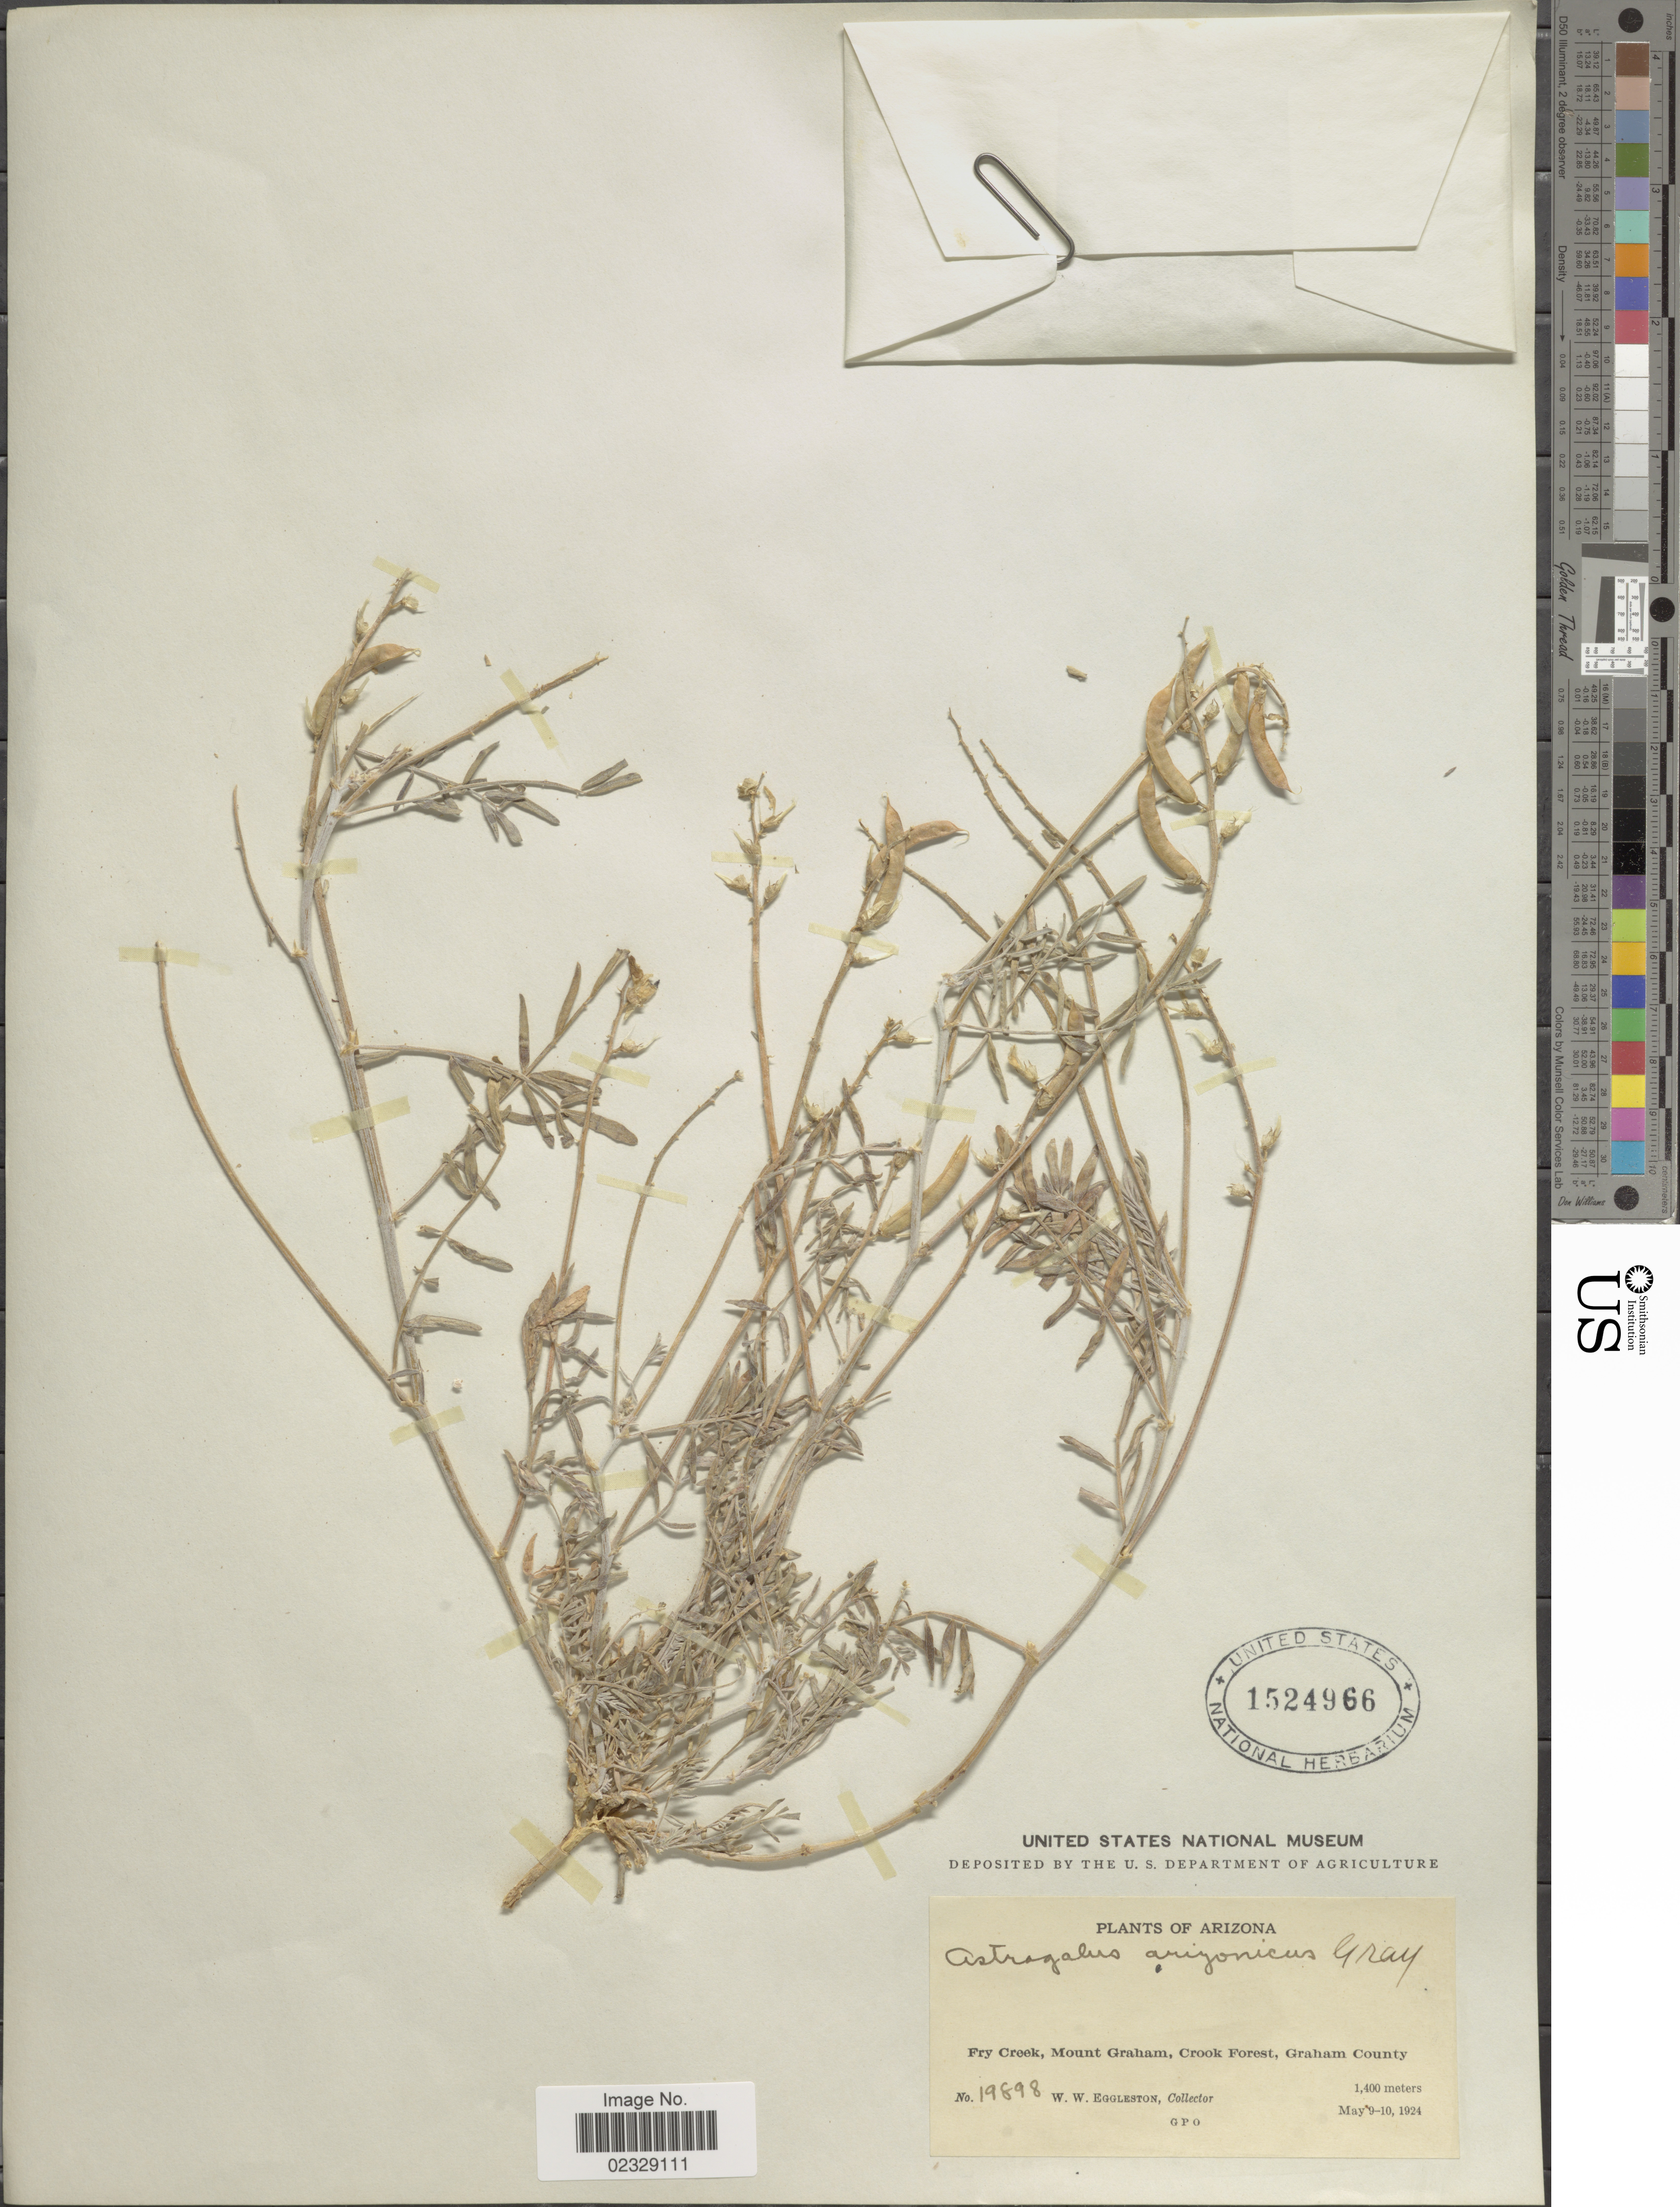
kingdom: Plantae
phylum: Tracheophyta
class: Magnoliopsida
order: Fabales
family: Fabaceae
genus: Astragalus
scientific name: Astragalus arizonicus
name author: A. Gray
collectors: W. W. Eggleston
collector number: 19898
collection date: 1924-05-09/1924-05-10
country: United States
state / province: Arizona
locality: Fry Creek, Mount Graham, Crook Forest, Graham County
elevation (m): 1400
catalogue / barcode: US 1524966